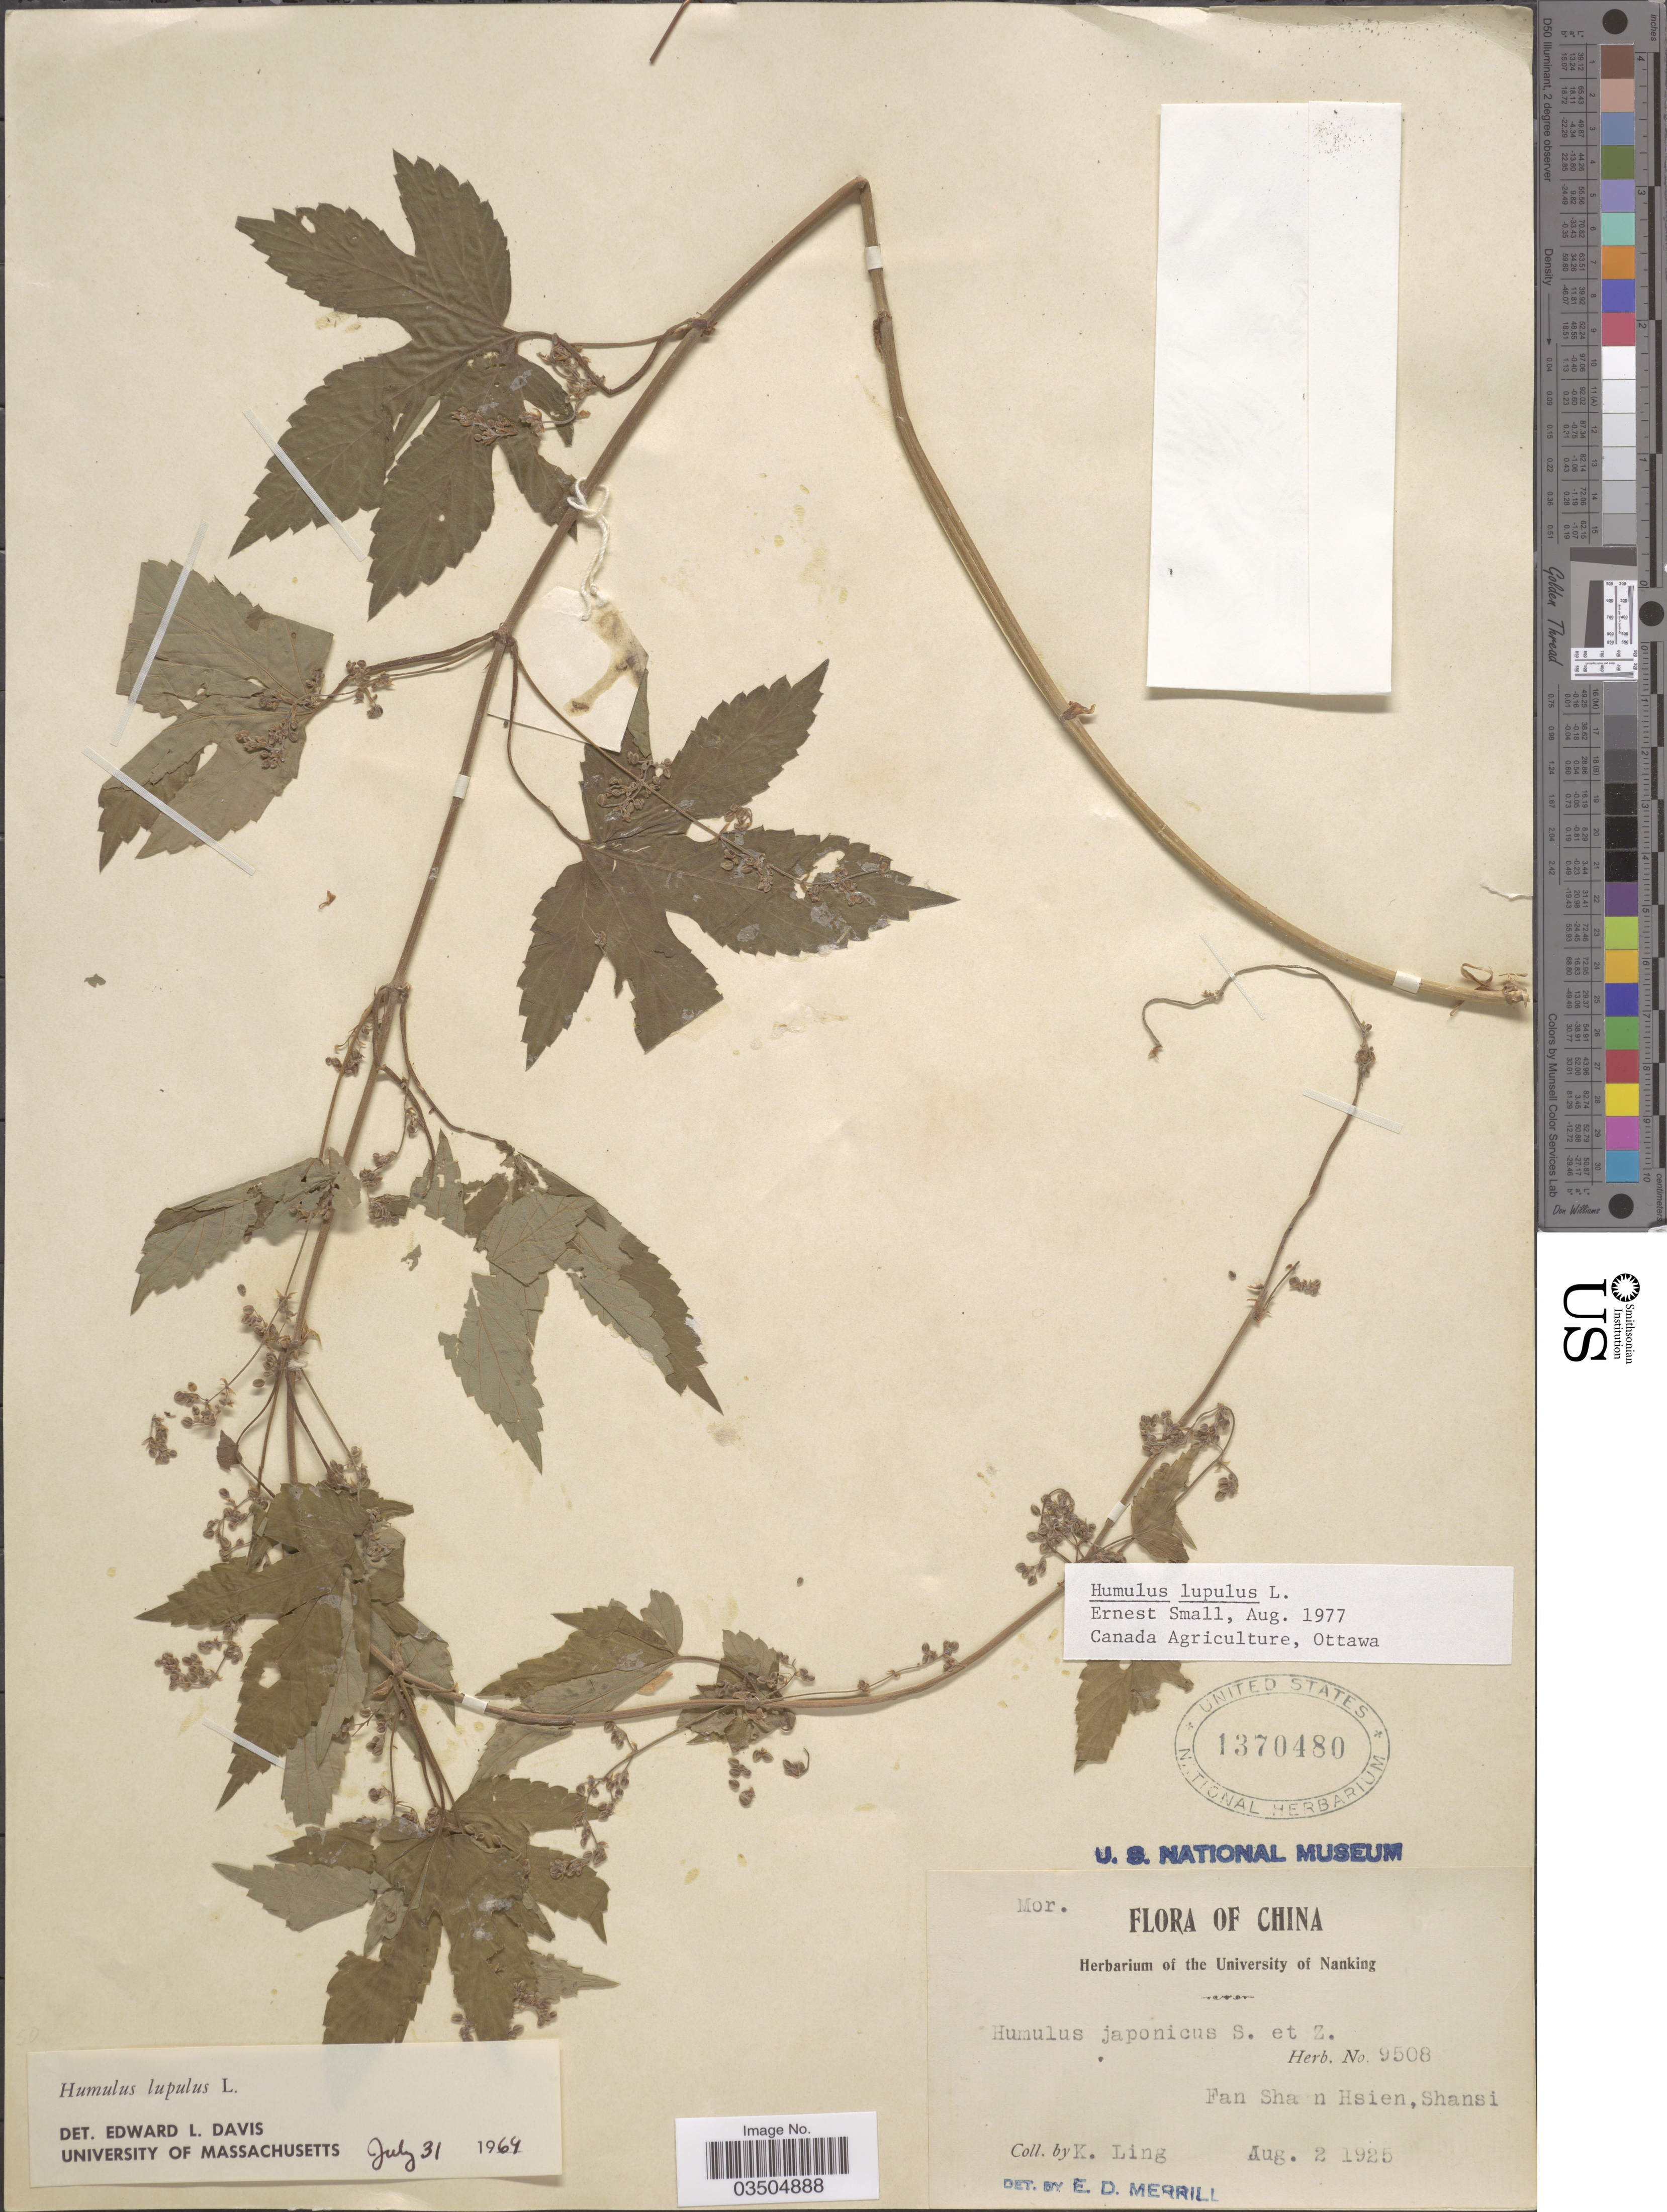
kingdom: Plantae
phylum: Tracheophyta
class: Magnoliopsida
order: Rosales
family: Cannabaceae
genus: Humulus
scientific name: Humulus lupulus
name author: L.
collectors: K. Ling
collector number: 9508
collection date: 1925-08-02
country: China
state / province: Shanxi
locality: Fan Sha n Hsien, Shansi.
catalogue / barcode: US 1370480